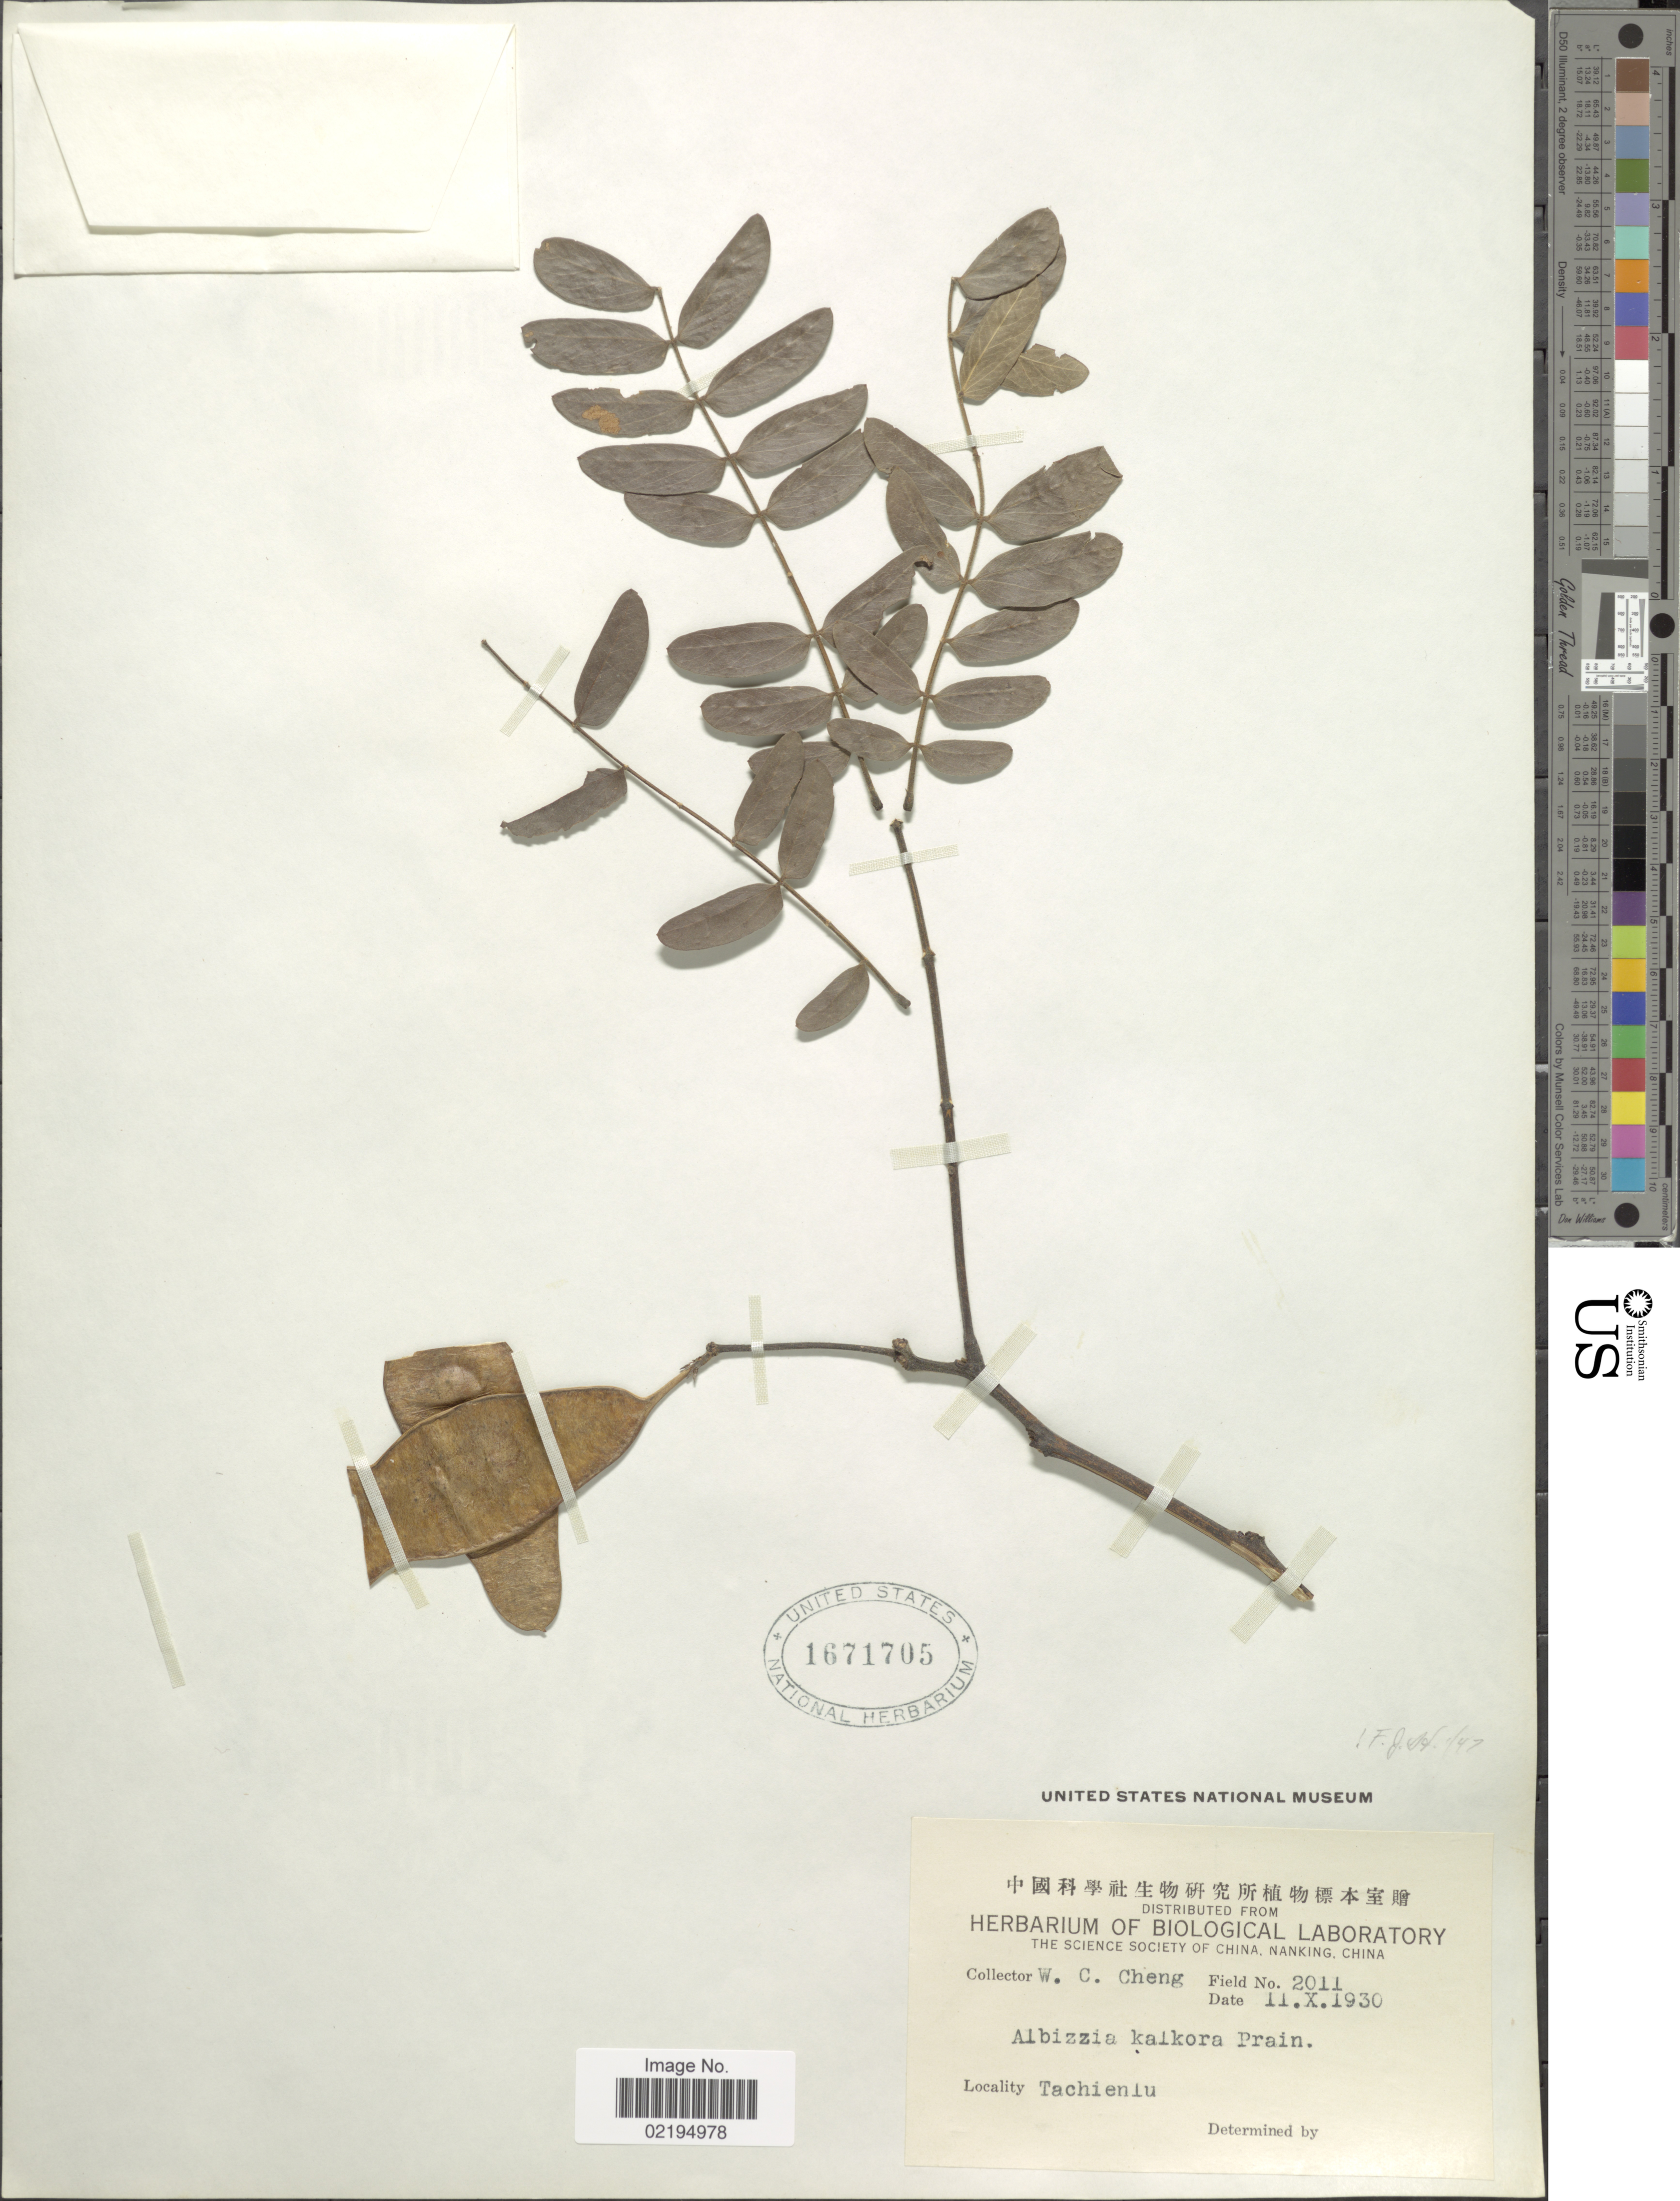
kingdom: Plantae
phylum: Tracheophyta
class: Magnoliopsida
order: Fabales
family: Fabaceae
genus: Albizia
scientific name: Albizia kalkora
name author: (Roxb.) Prain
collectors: W. C. Cheng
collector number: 2011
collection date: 1930-10-11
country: China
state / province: Sichuan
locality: Tachienlu.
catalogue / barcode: US 1671705